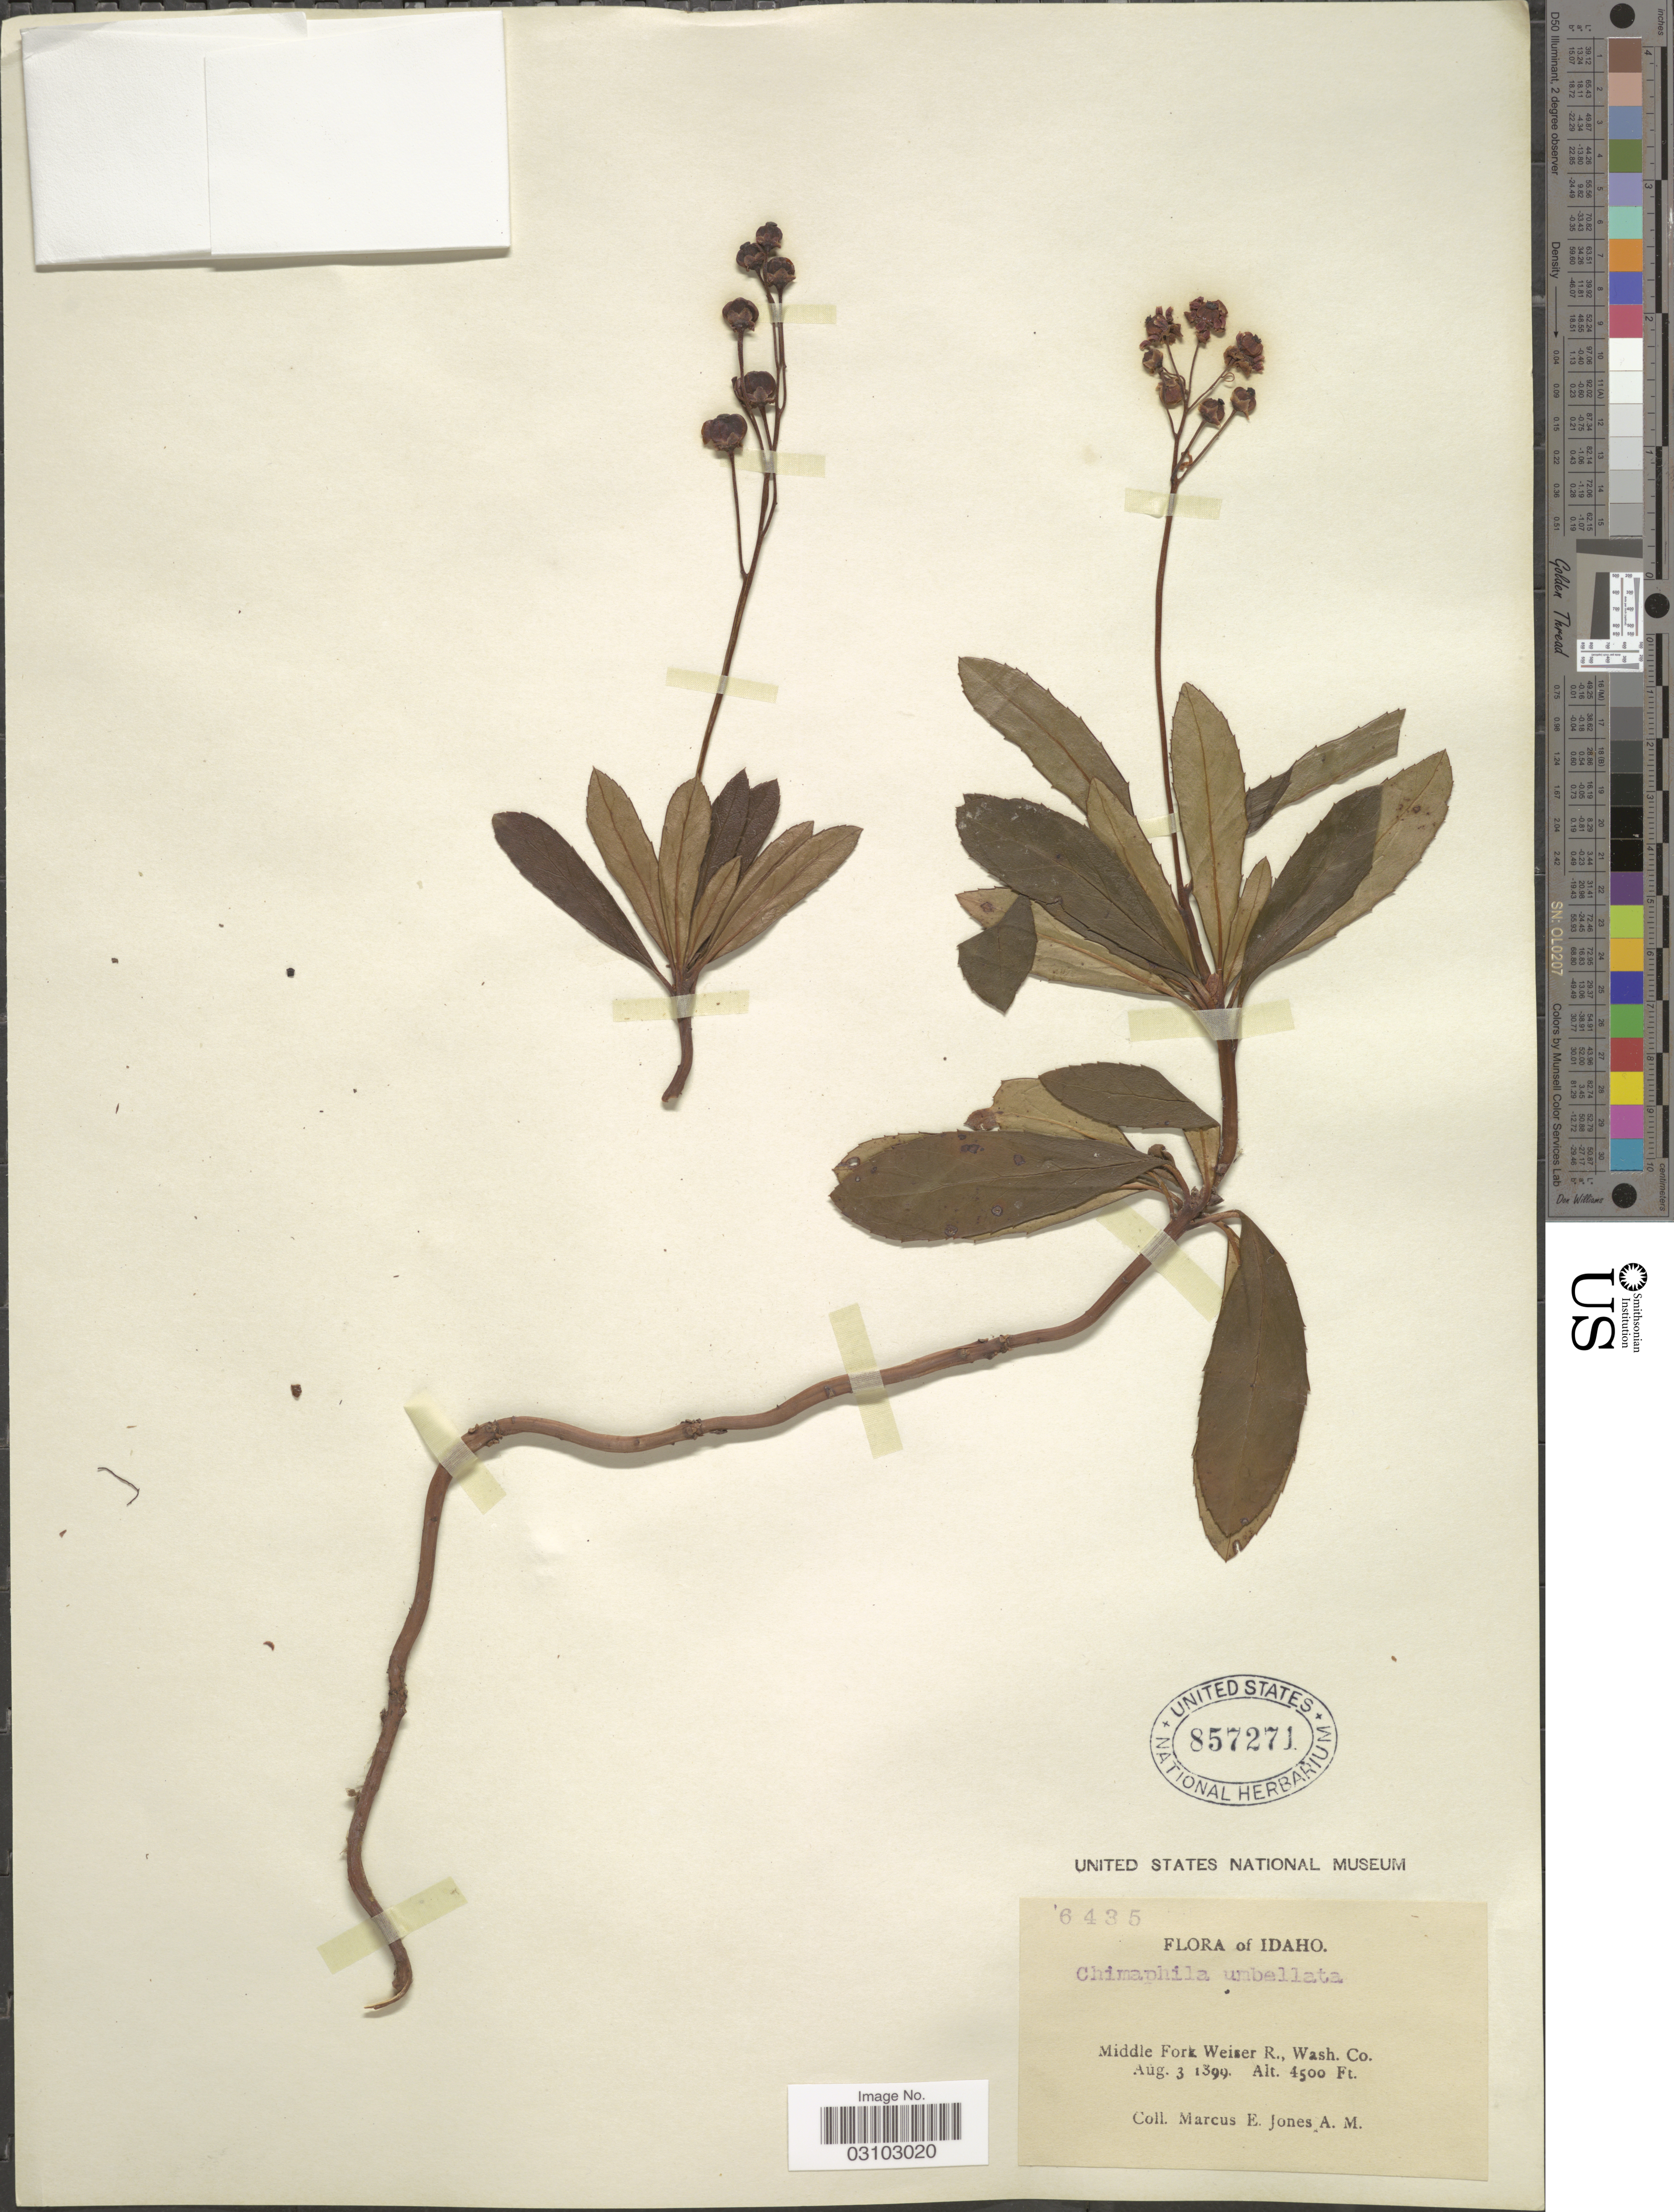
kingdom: Plantae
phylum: Tracheophyta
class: Magnoliopsida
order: Ericales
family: Ericaceae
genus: Chimaphila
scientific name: Chimaphila umbellata subsp. occidentalis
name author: (Rydb.) Hultén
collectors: M. E. Jones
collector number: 6435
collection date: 1899-08-03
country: United States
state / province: Idaho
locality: Middle Fork Weiser R., Wash. Co.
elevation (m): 1372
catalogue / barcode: US 857271